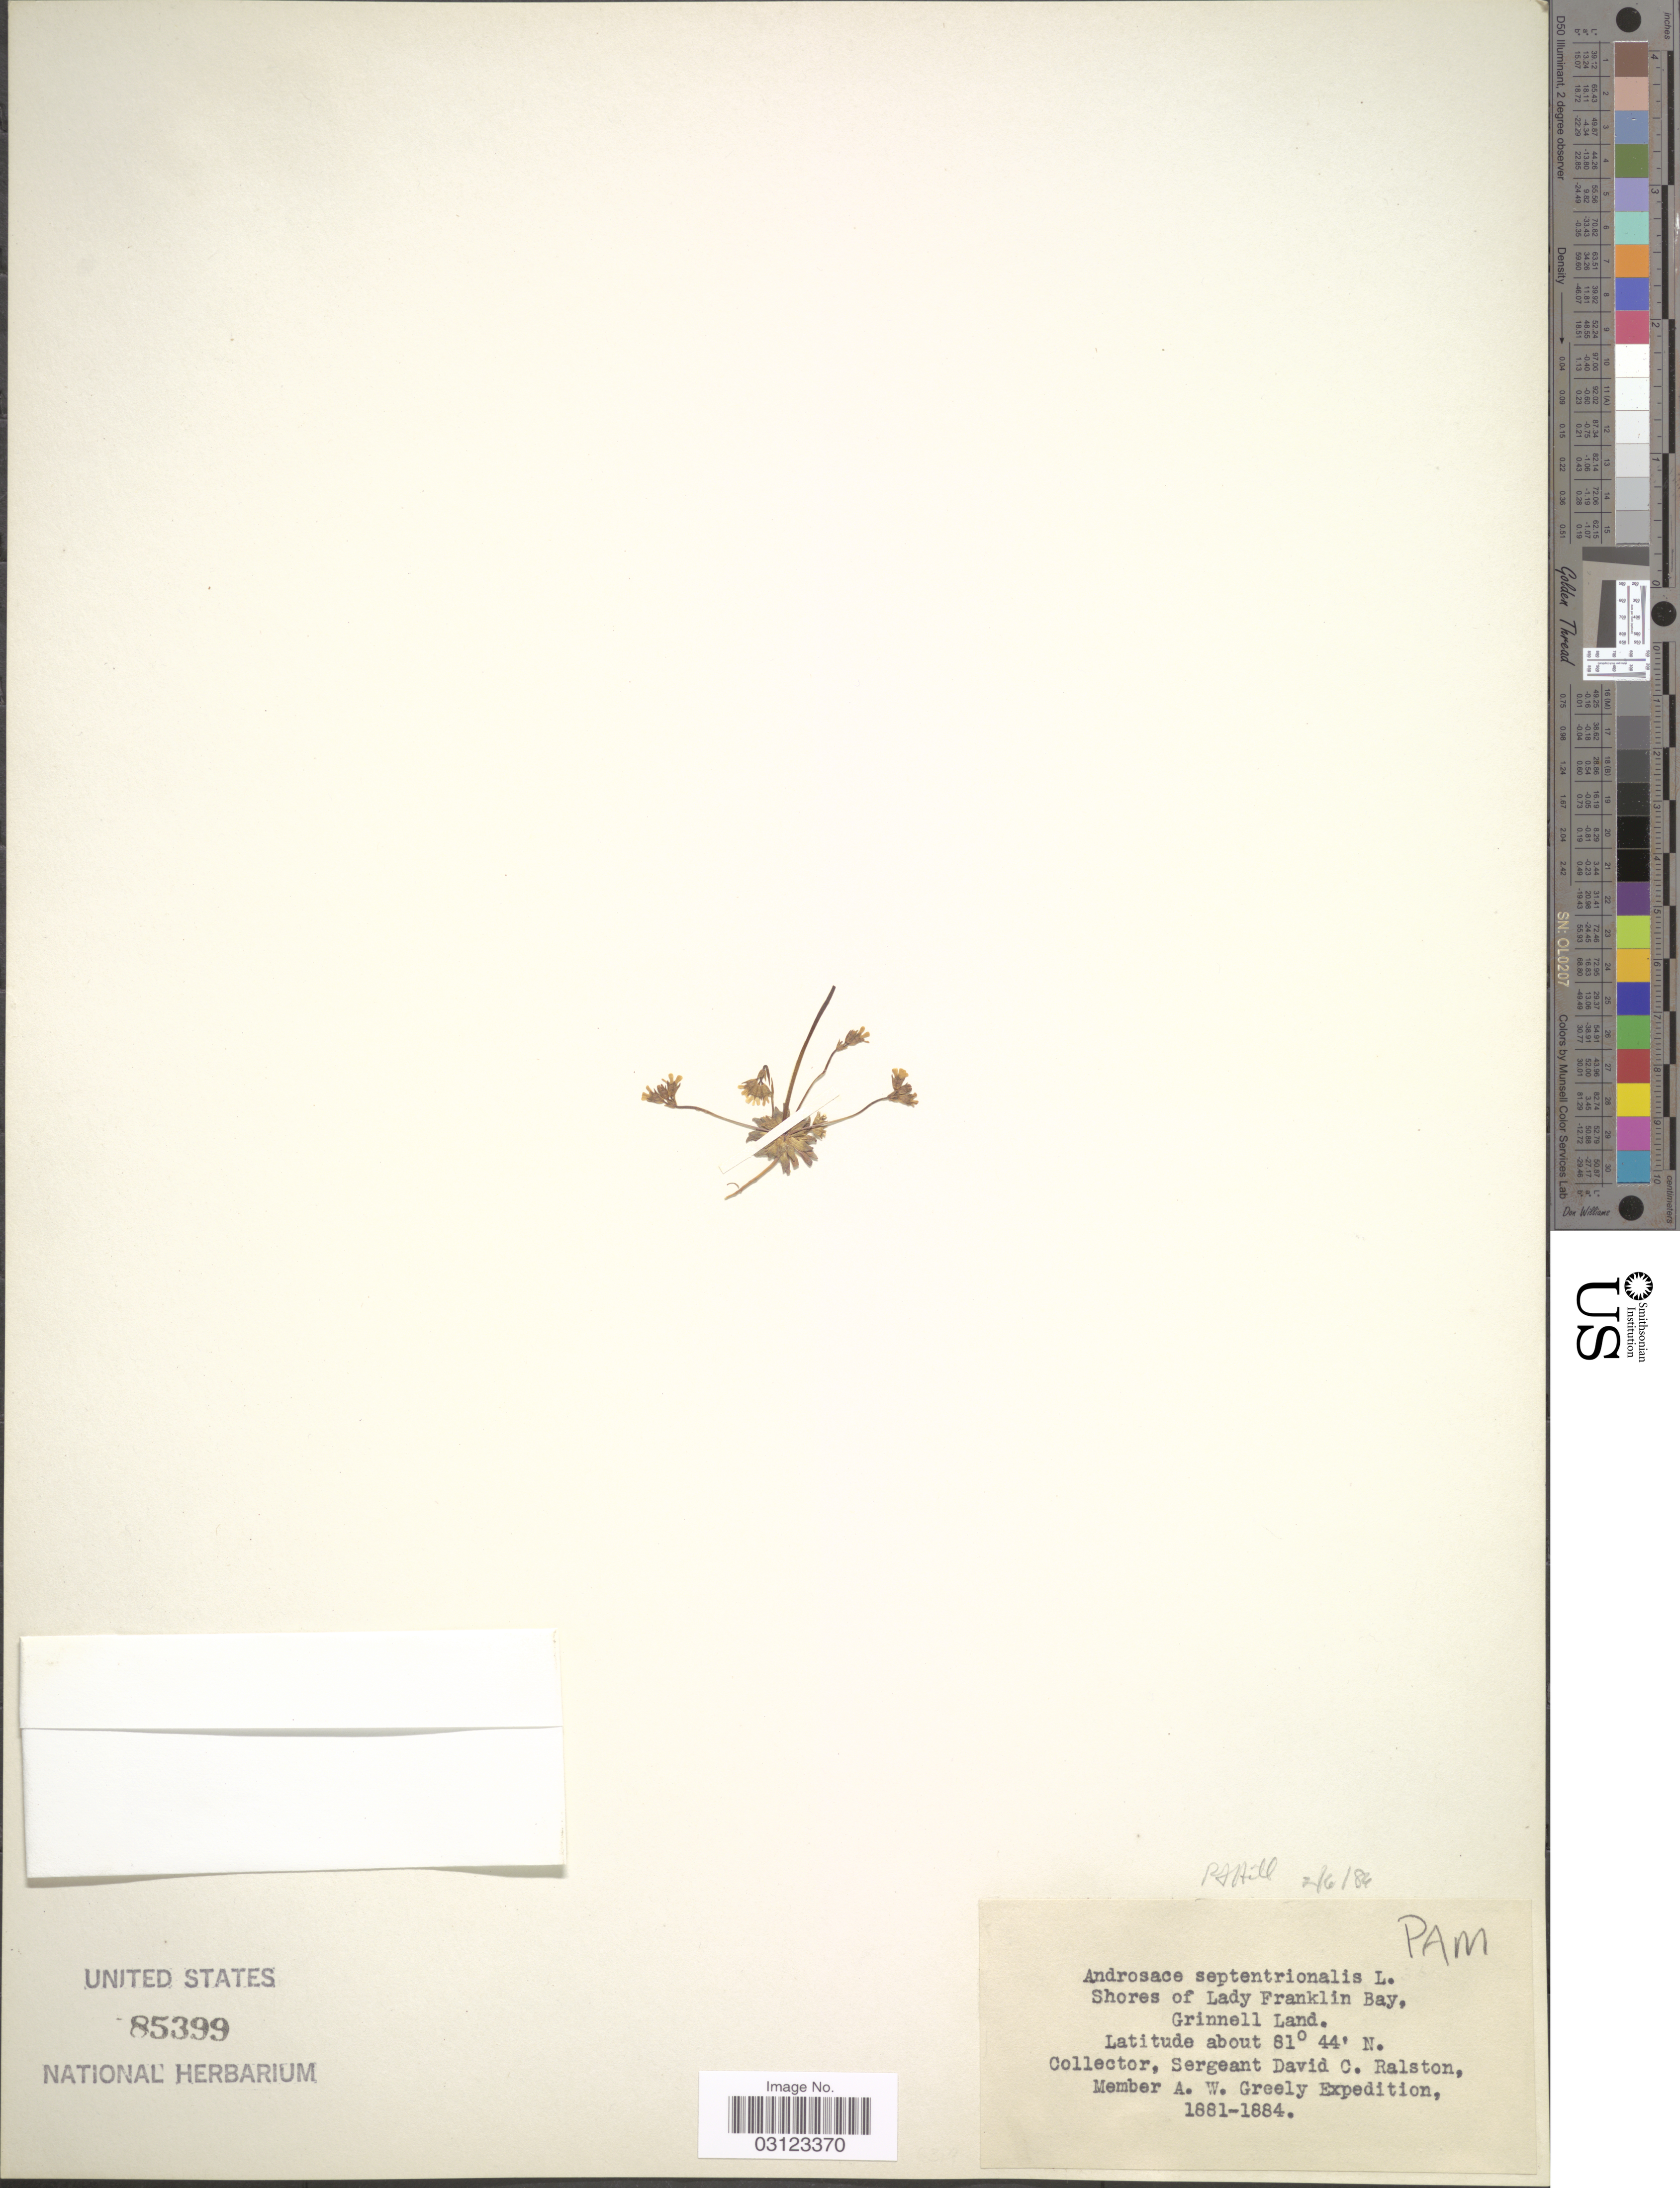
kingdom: Plantae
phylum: Tracheophyta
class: Magnoliopsida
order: Ericales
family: Primulaceae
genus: Androsace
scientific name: Androsace septentrionalis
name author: L.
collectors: D. Ralston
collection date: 1881/1884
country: Canada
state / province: Nunavut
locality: Shore of Lady Franklin Bay, Grinnell Land.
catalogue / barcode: US 85399